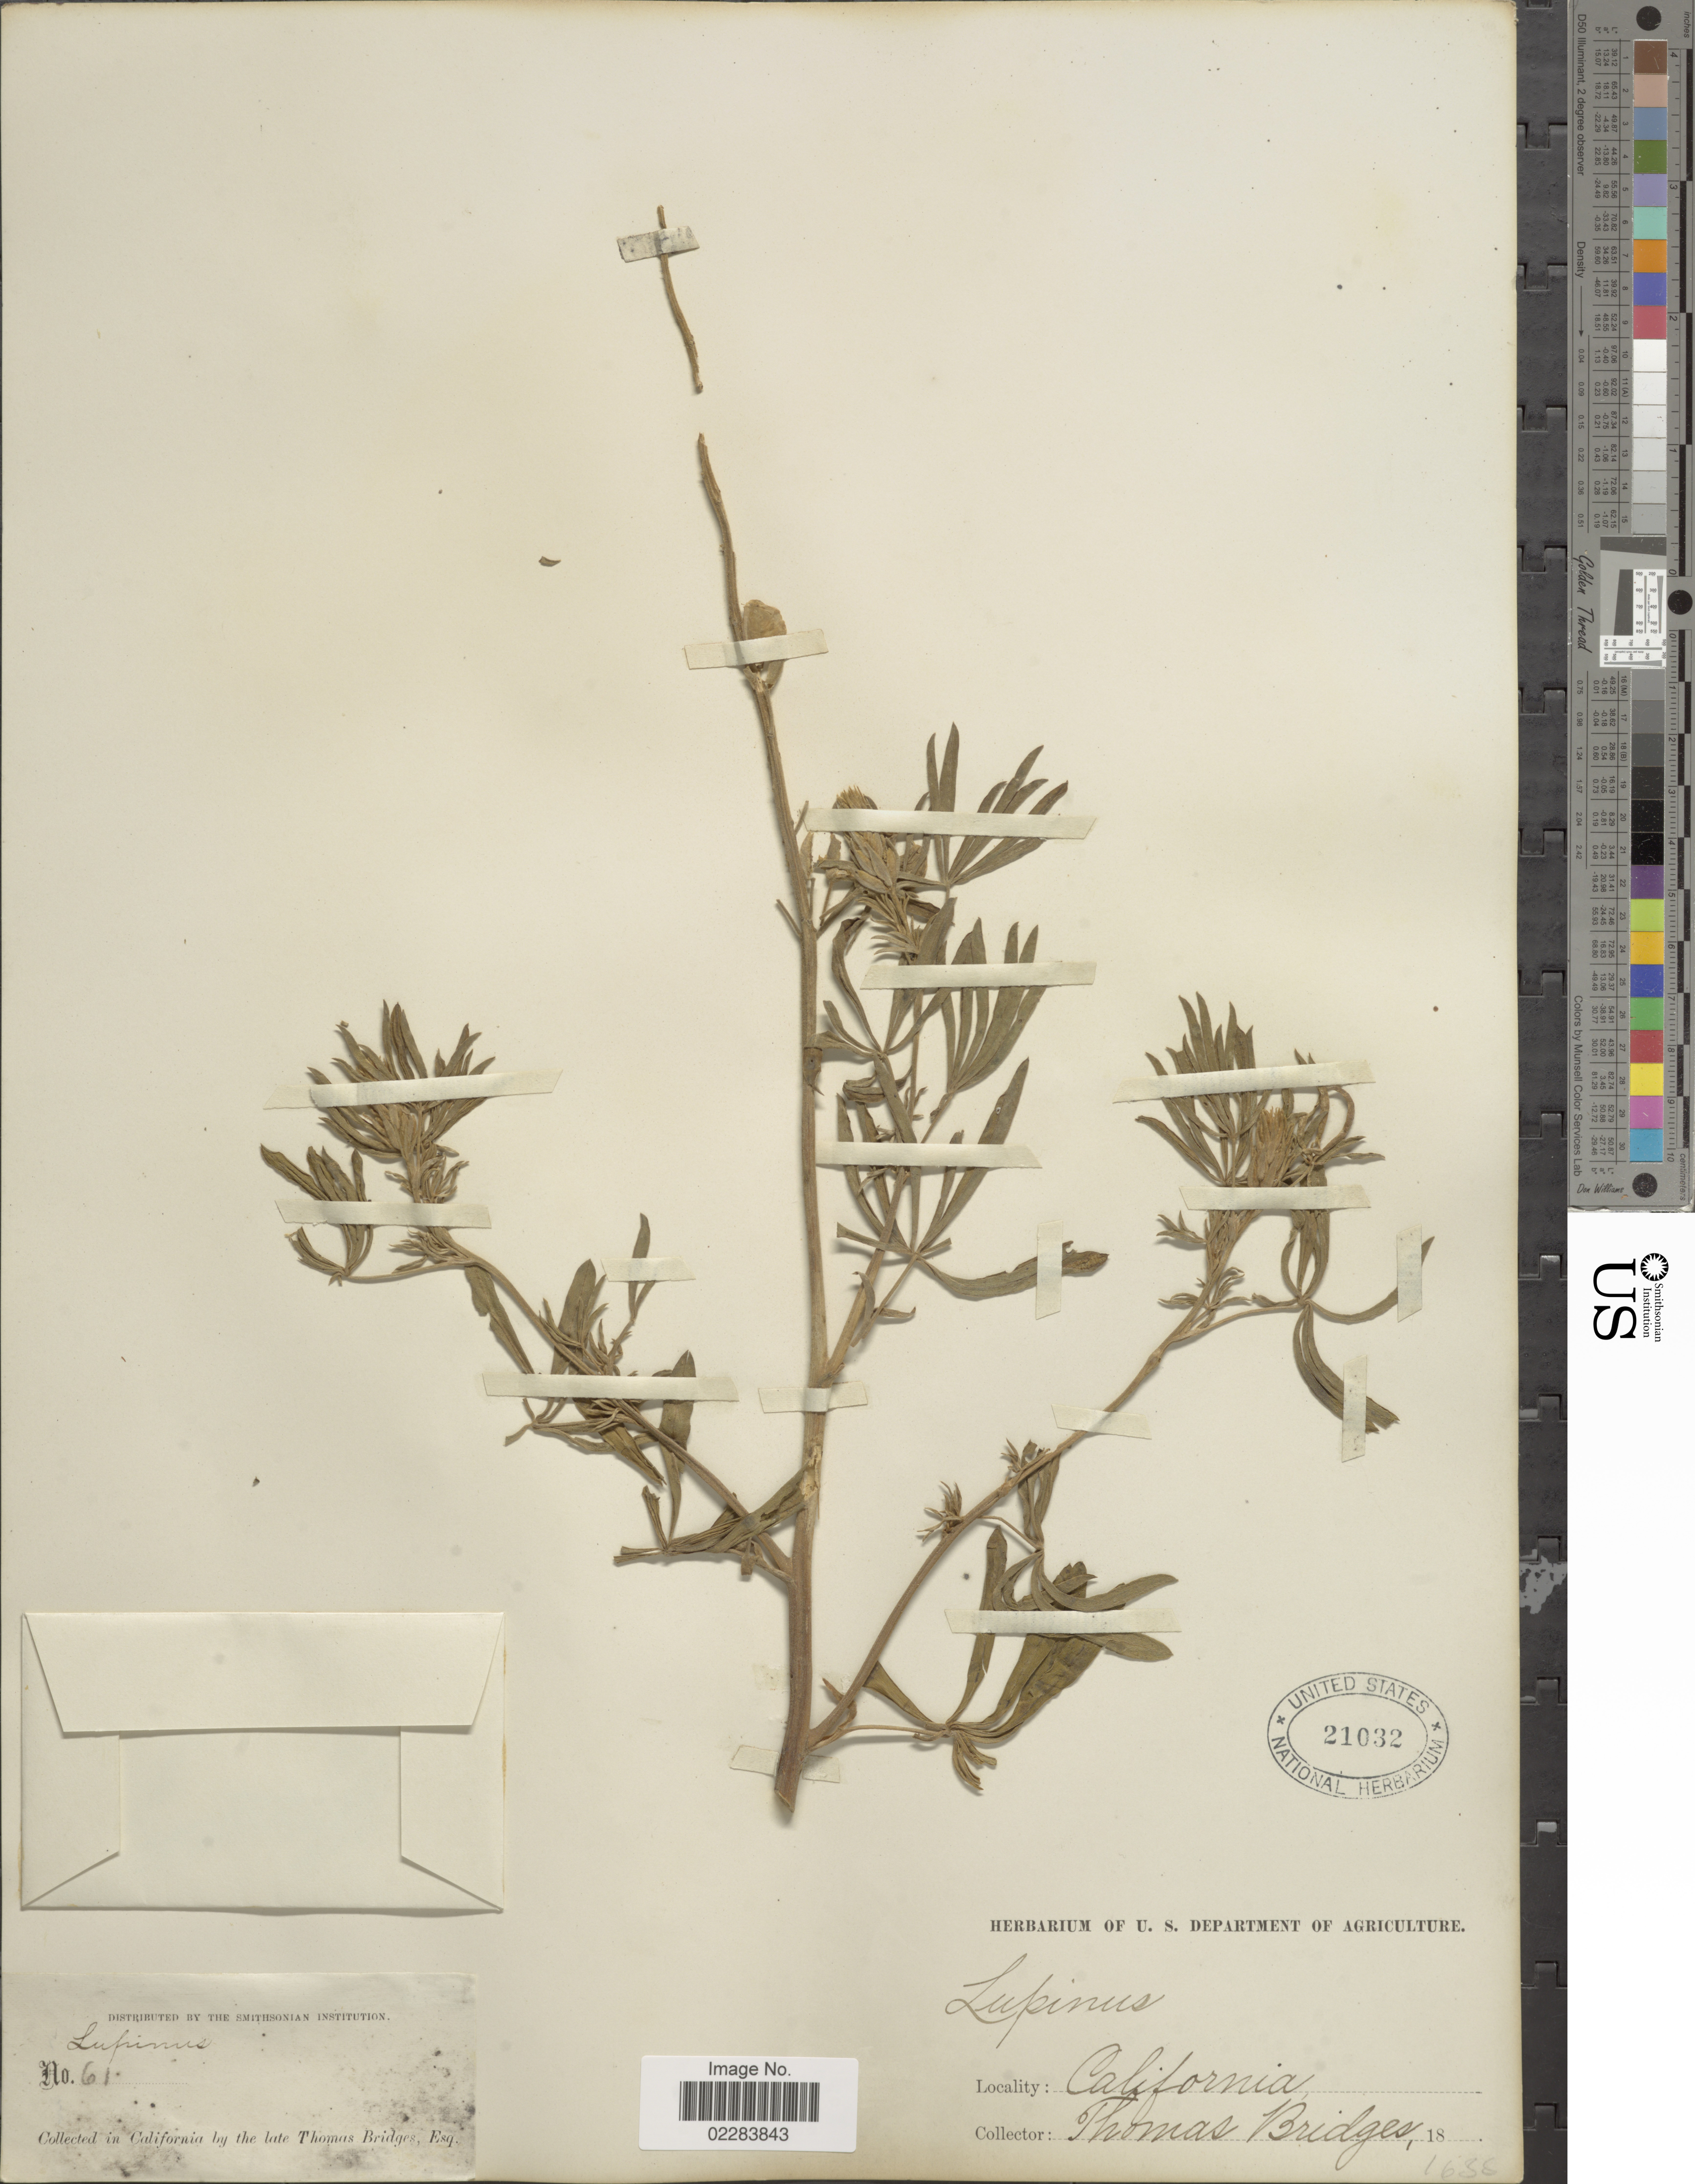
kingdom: Plantae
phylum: Tracheophyta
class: Magnoliopsida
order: Fabales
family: Fabaceae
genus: Lupinus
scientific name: Lupinus arboreus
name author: Sims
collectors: T. Bridges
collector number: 61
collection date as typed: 18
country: United States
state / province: California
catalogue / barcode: US 21032